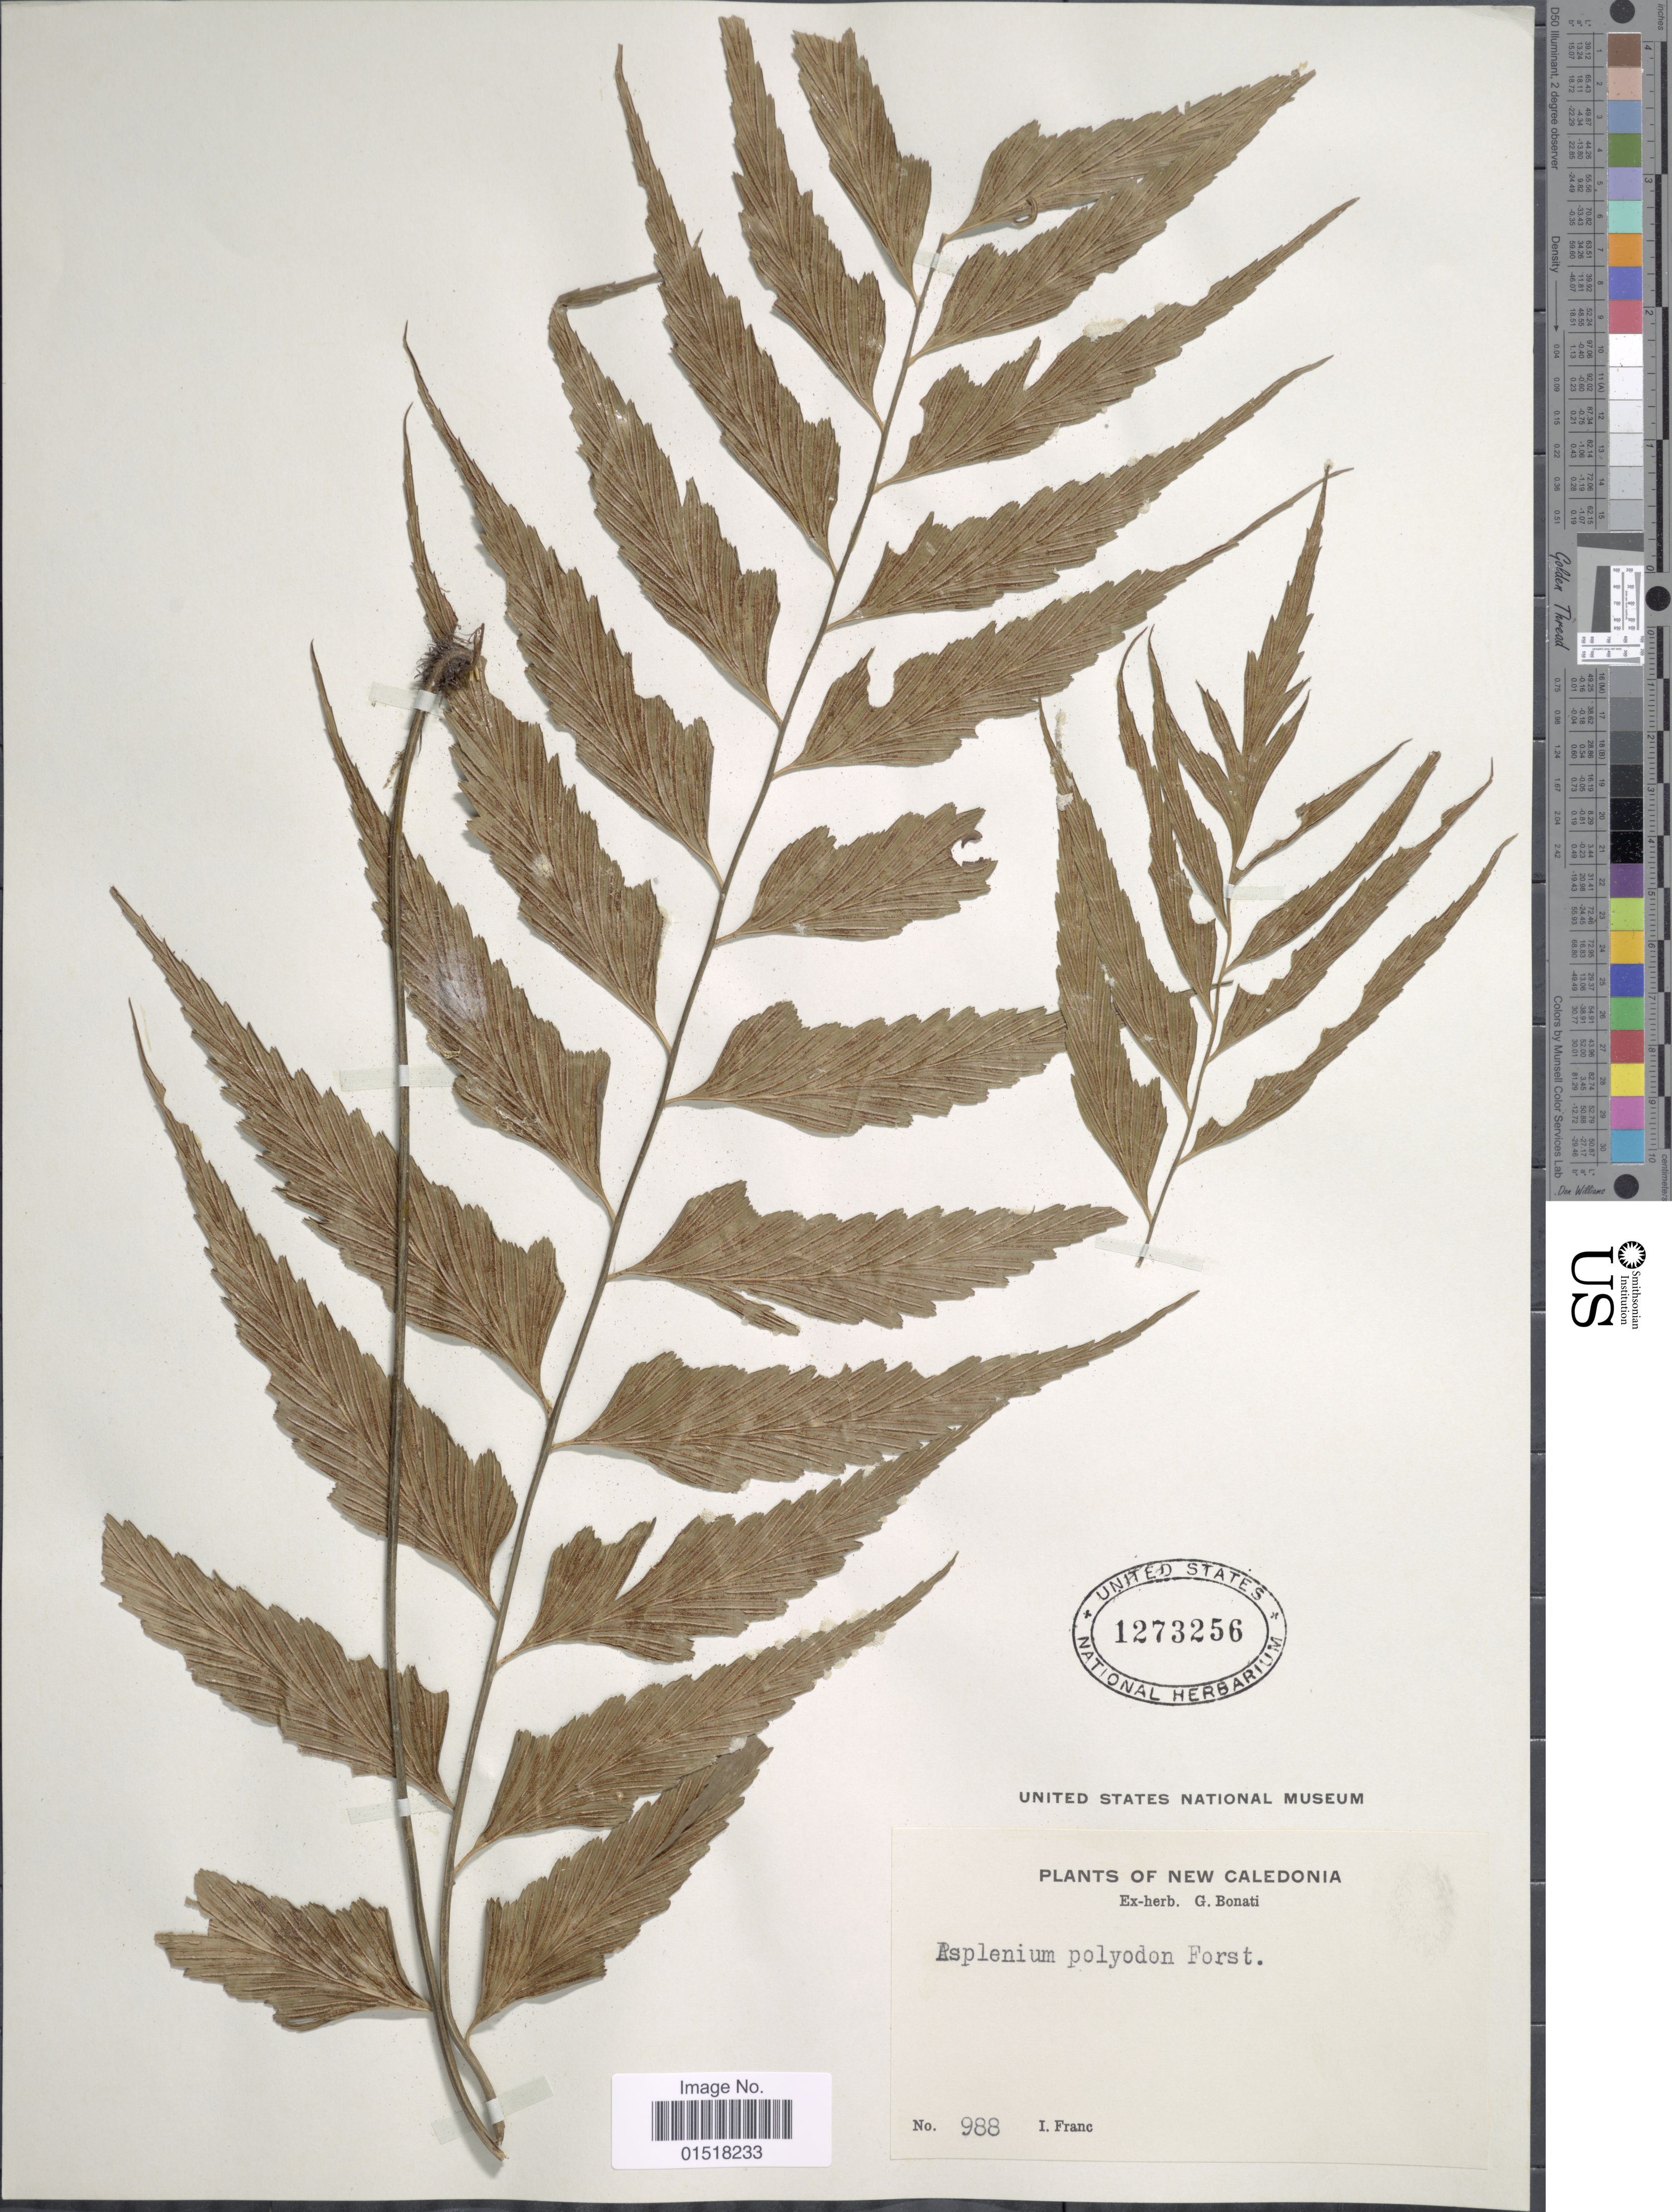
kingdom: Plantae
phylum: Tracheophyta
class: Polypodiopsida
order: Polypodiales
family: Aspleniaceae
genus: Asplenium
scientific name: Asplenium polyodon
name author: G. Forst.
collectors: I. Franc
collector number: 988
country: New Caledonia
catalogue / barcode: US 1273256